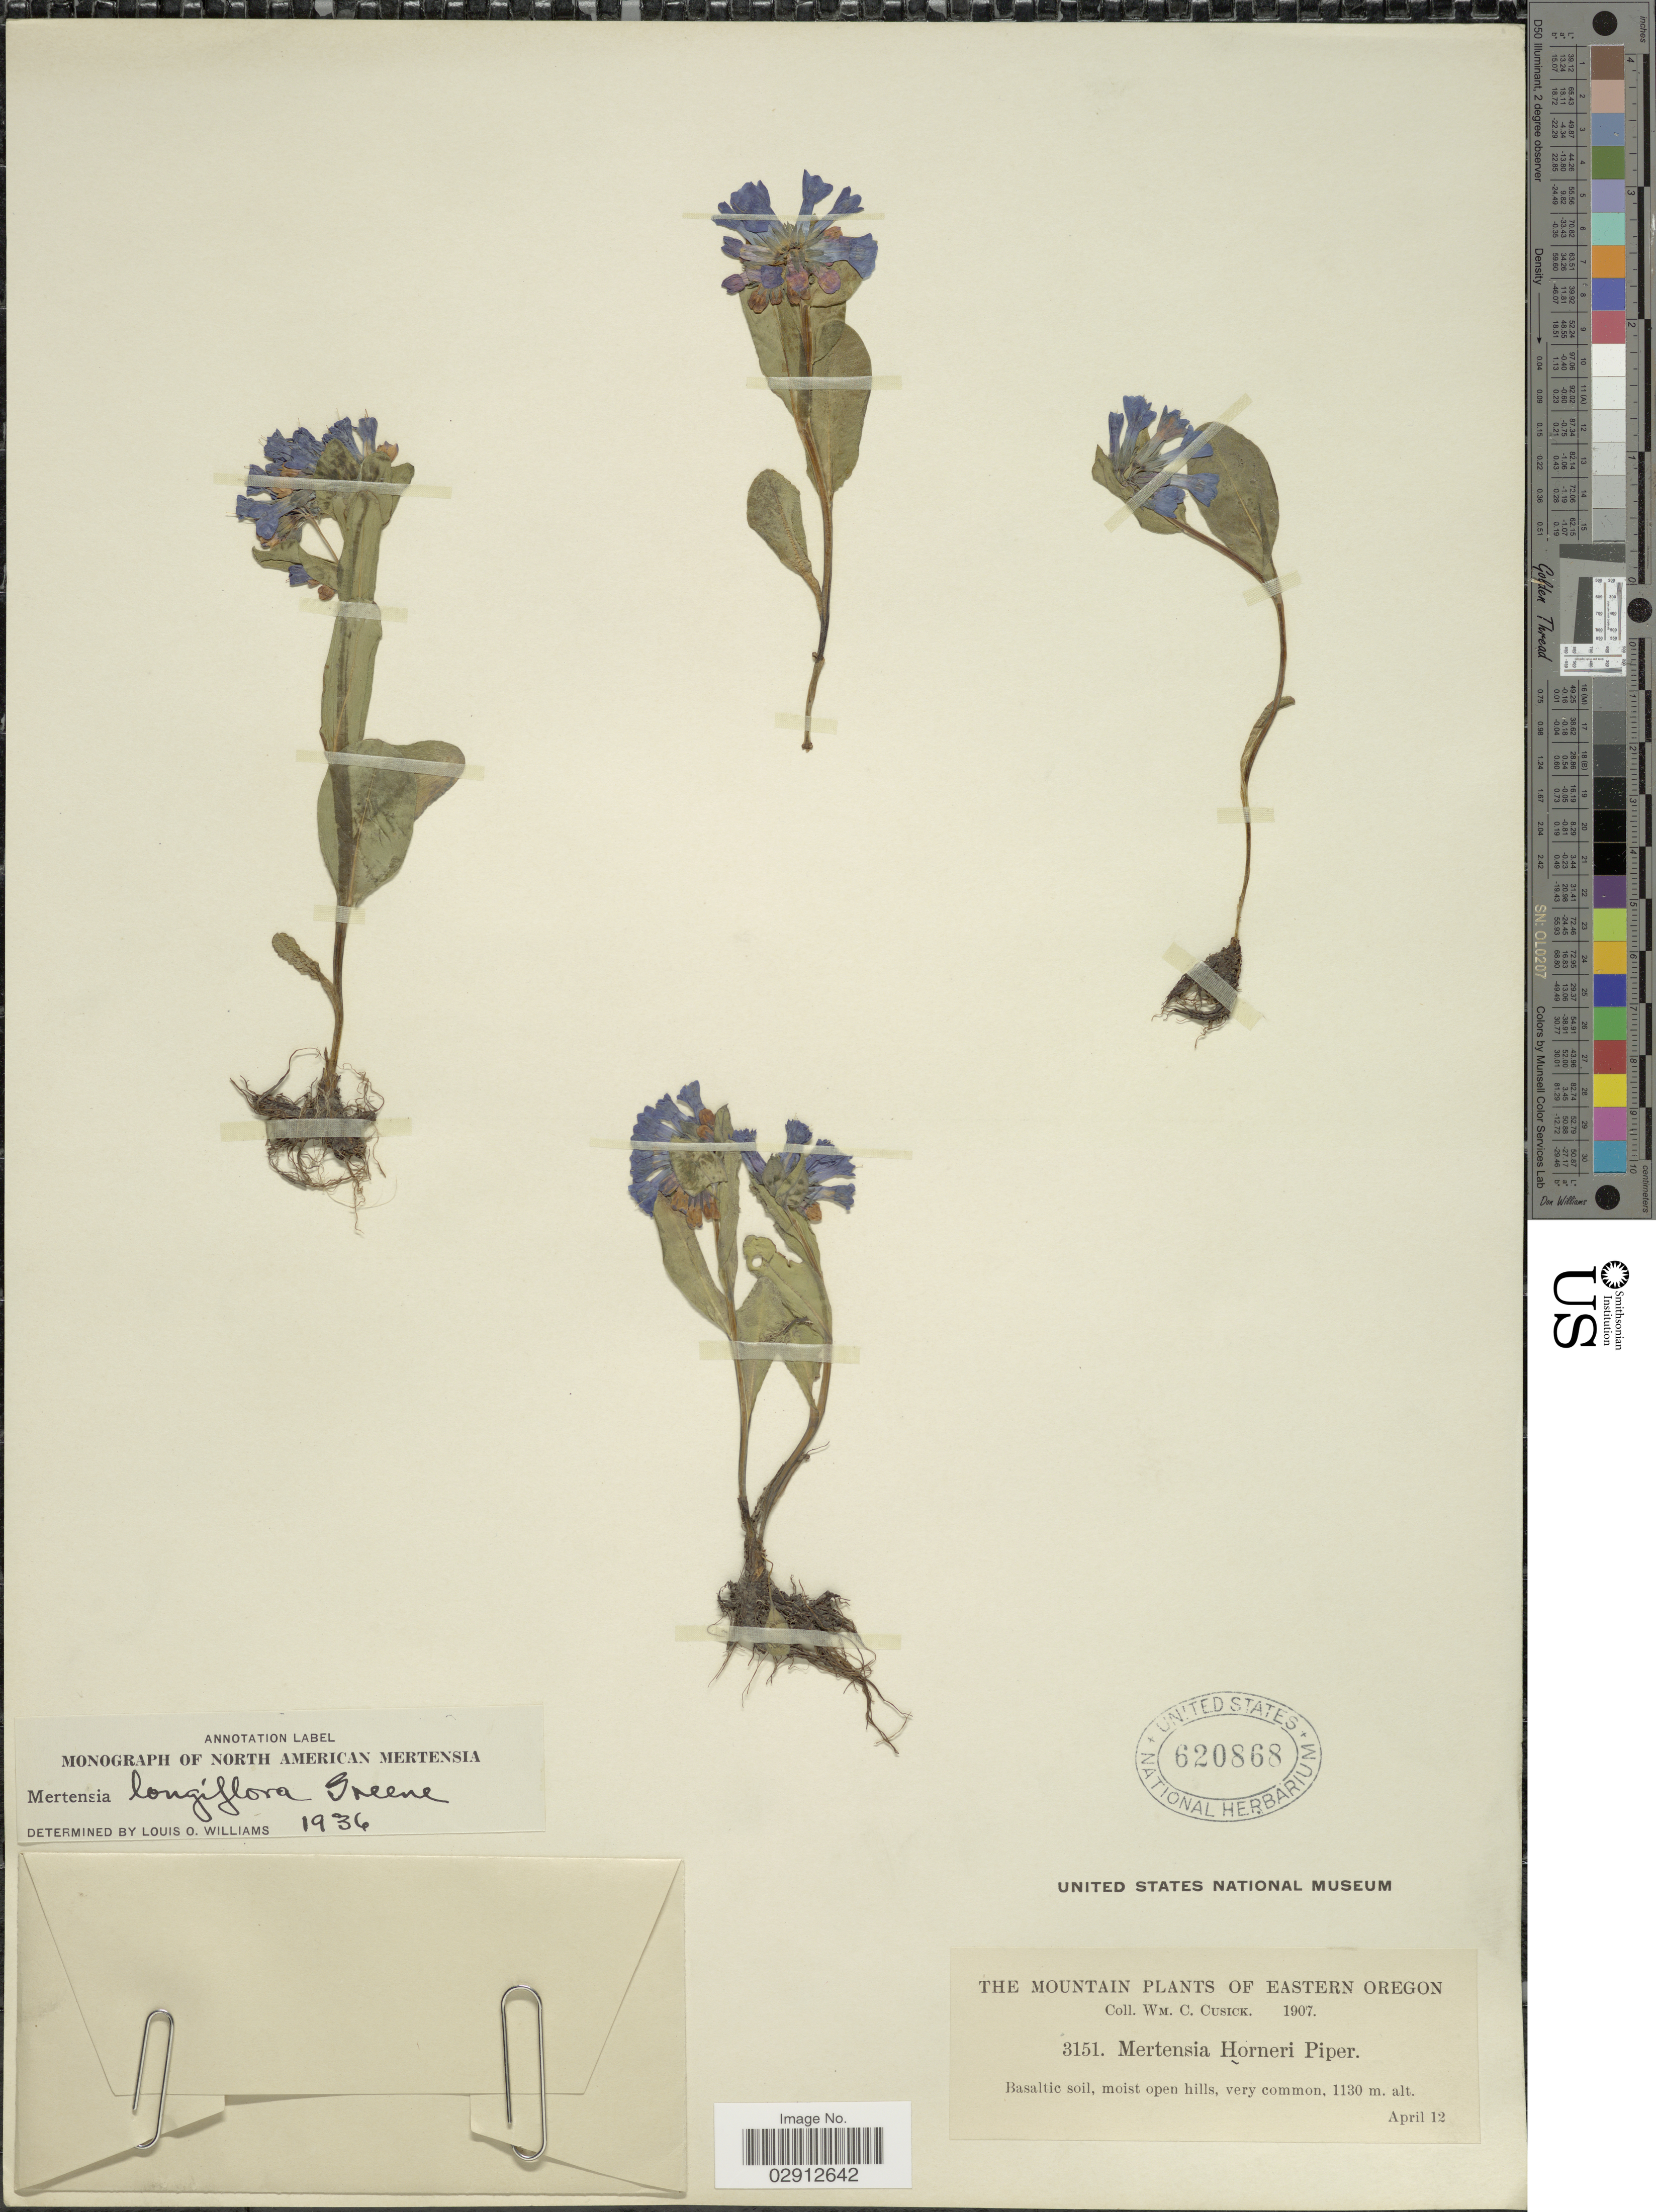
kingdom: Plantae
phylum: Tracheophyta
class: Magnoliopsida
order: Boraginales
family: Boraginaceae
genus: Mertensia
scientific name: Mertensia longiflora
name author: Rydb.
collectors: W. C. Cusick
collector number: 3151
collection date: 1907-04-12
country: United States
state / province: Oregon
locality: The Mountain, Eastern Oregon.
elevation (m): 1130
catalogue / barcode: US 620868